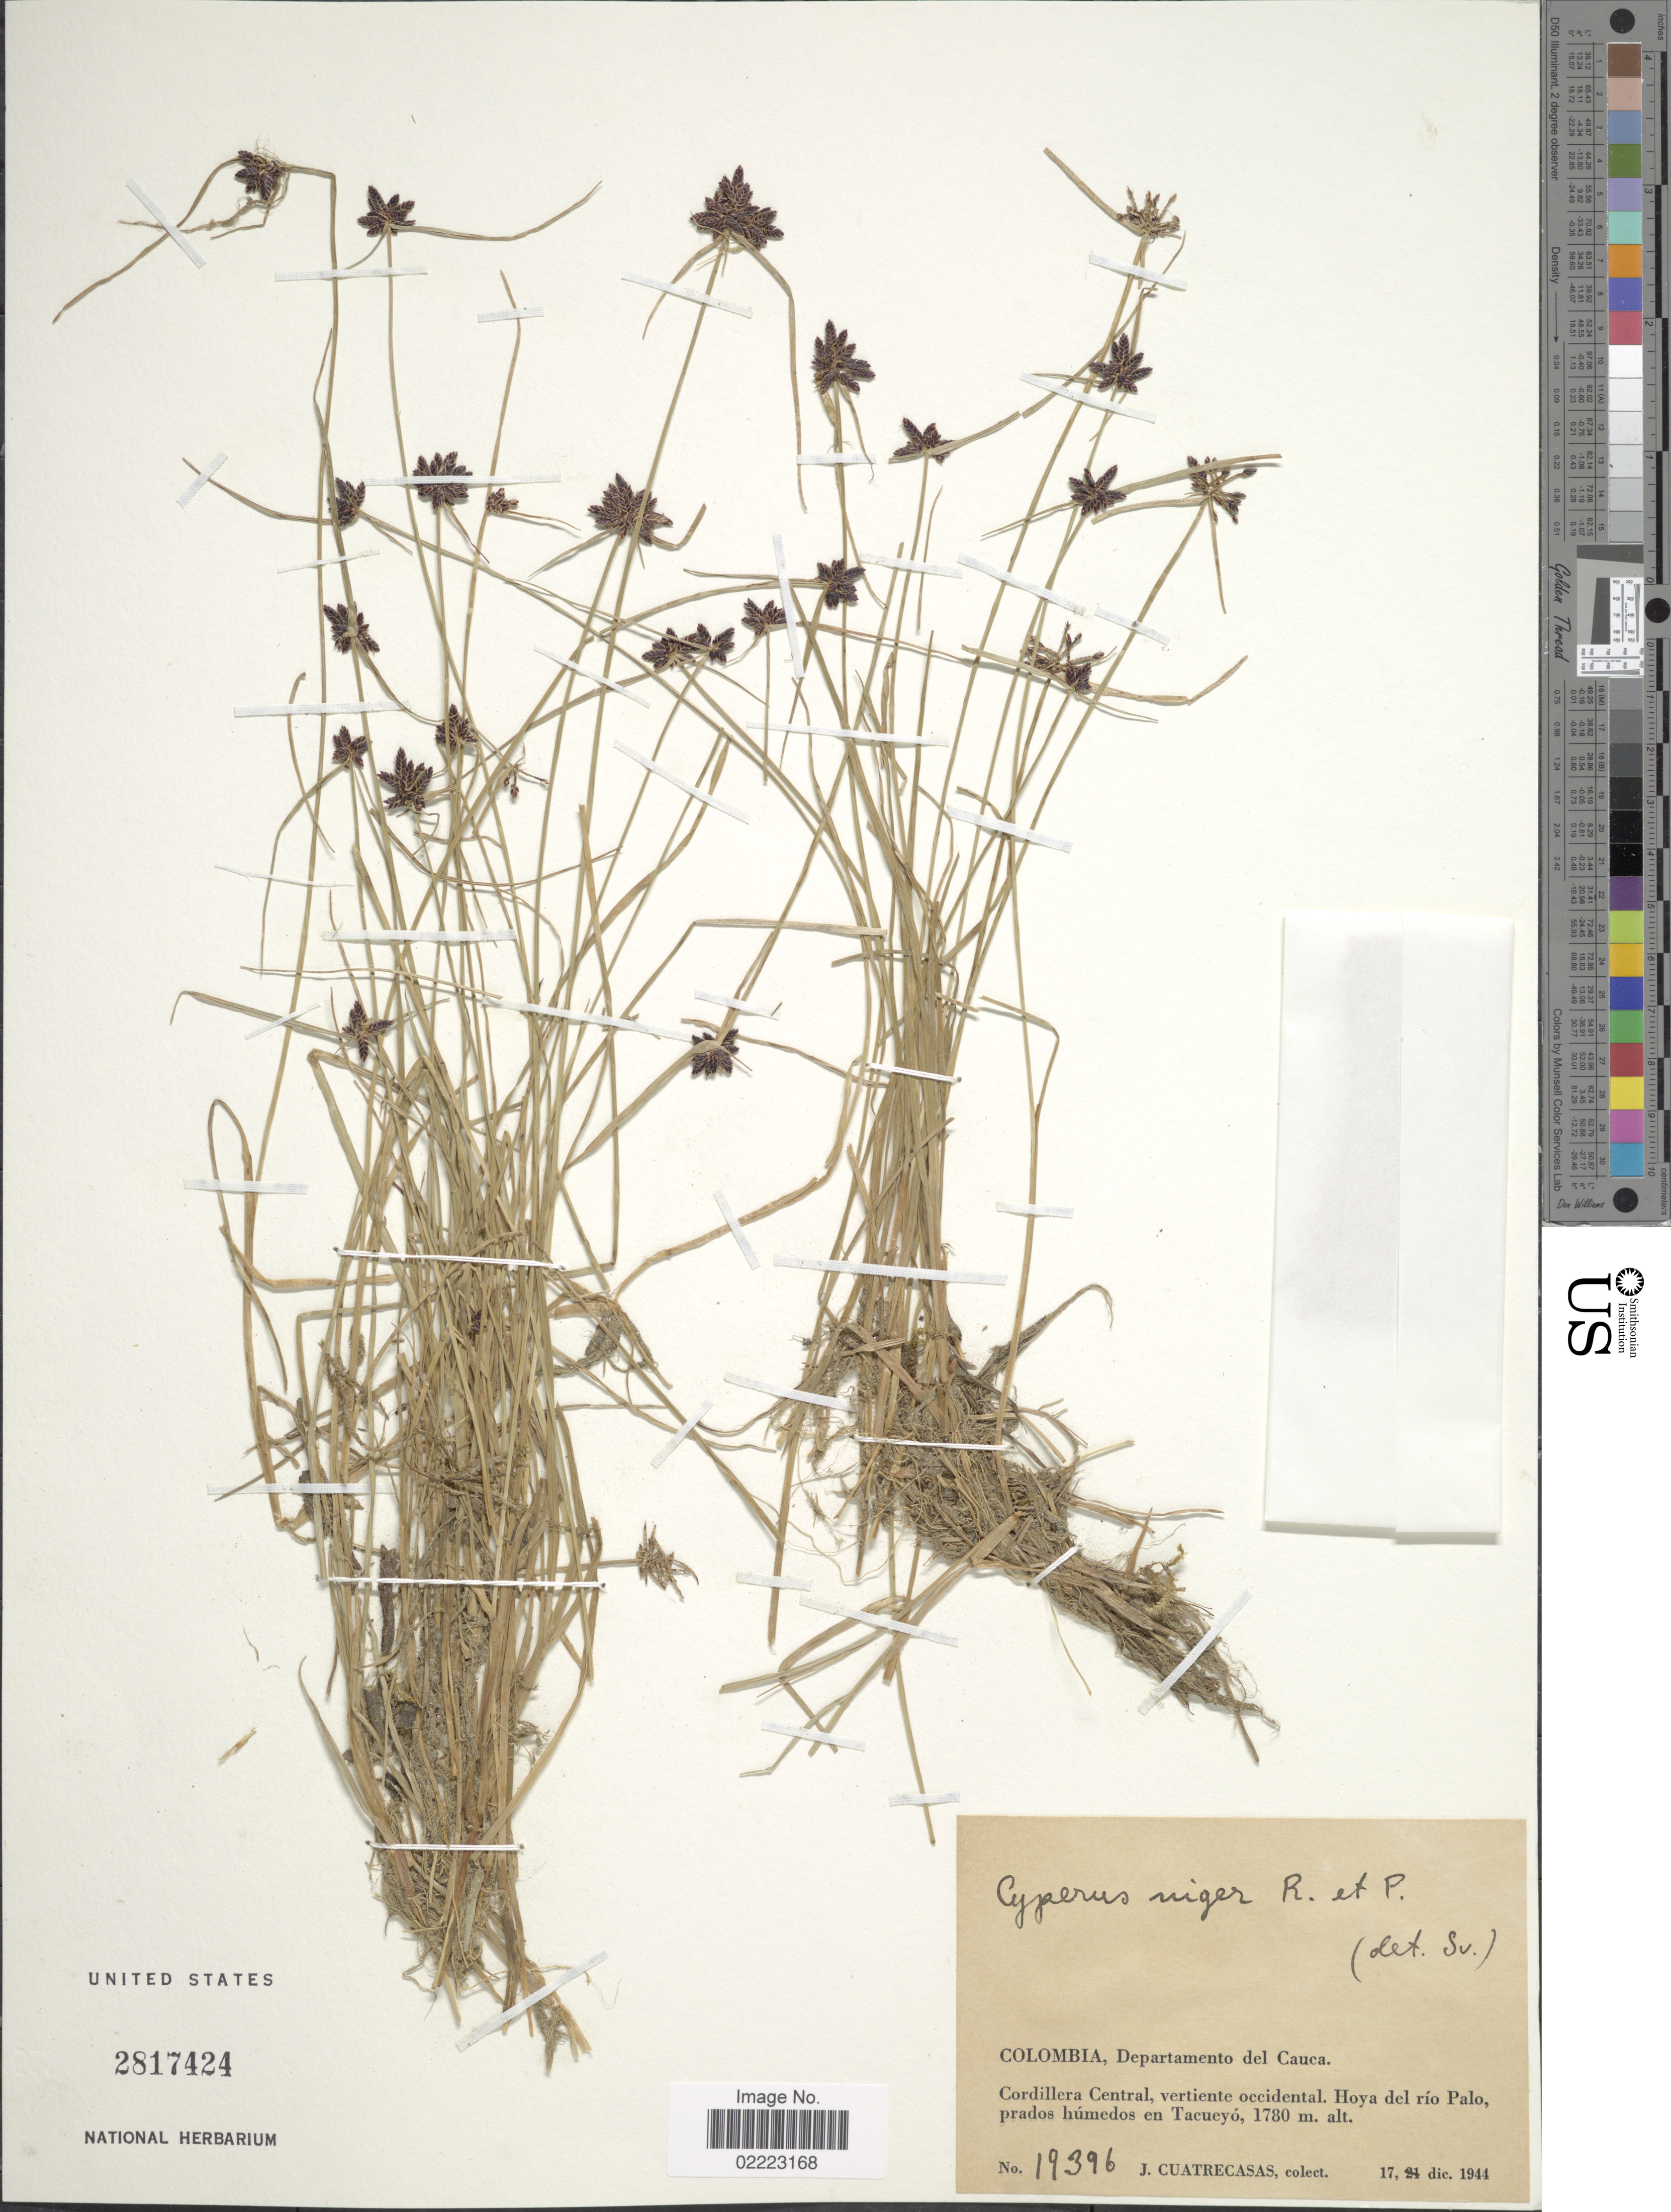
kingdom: Plantae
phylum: Tracheophyta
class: Liliopsida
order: Poales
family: Cyperaceae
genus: Cyperus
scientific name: Cyperus niger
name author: Ruiz & Pav.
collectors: J. Cuatrecasas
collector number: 19396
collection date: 1944-12-17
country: Colombia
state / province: Cauca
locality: Departamento del Cauca, Cordillera Central, vertiente occidental. Hoya del río Palo, prado húmedos en Tacueyó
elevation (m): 1780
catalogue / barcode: US 2817424